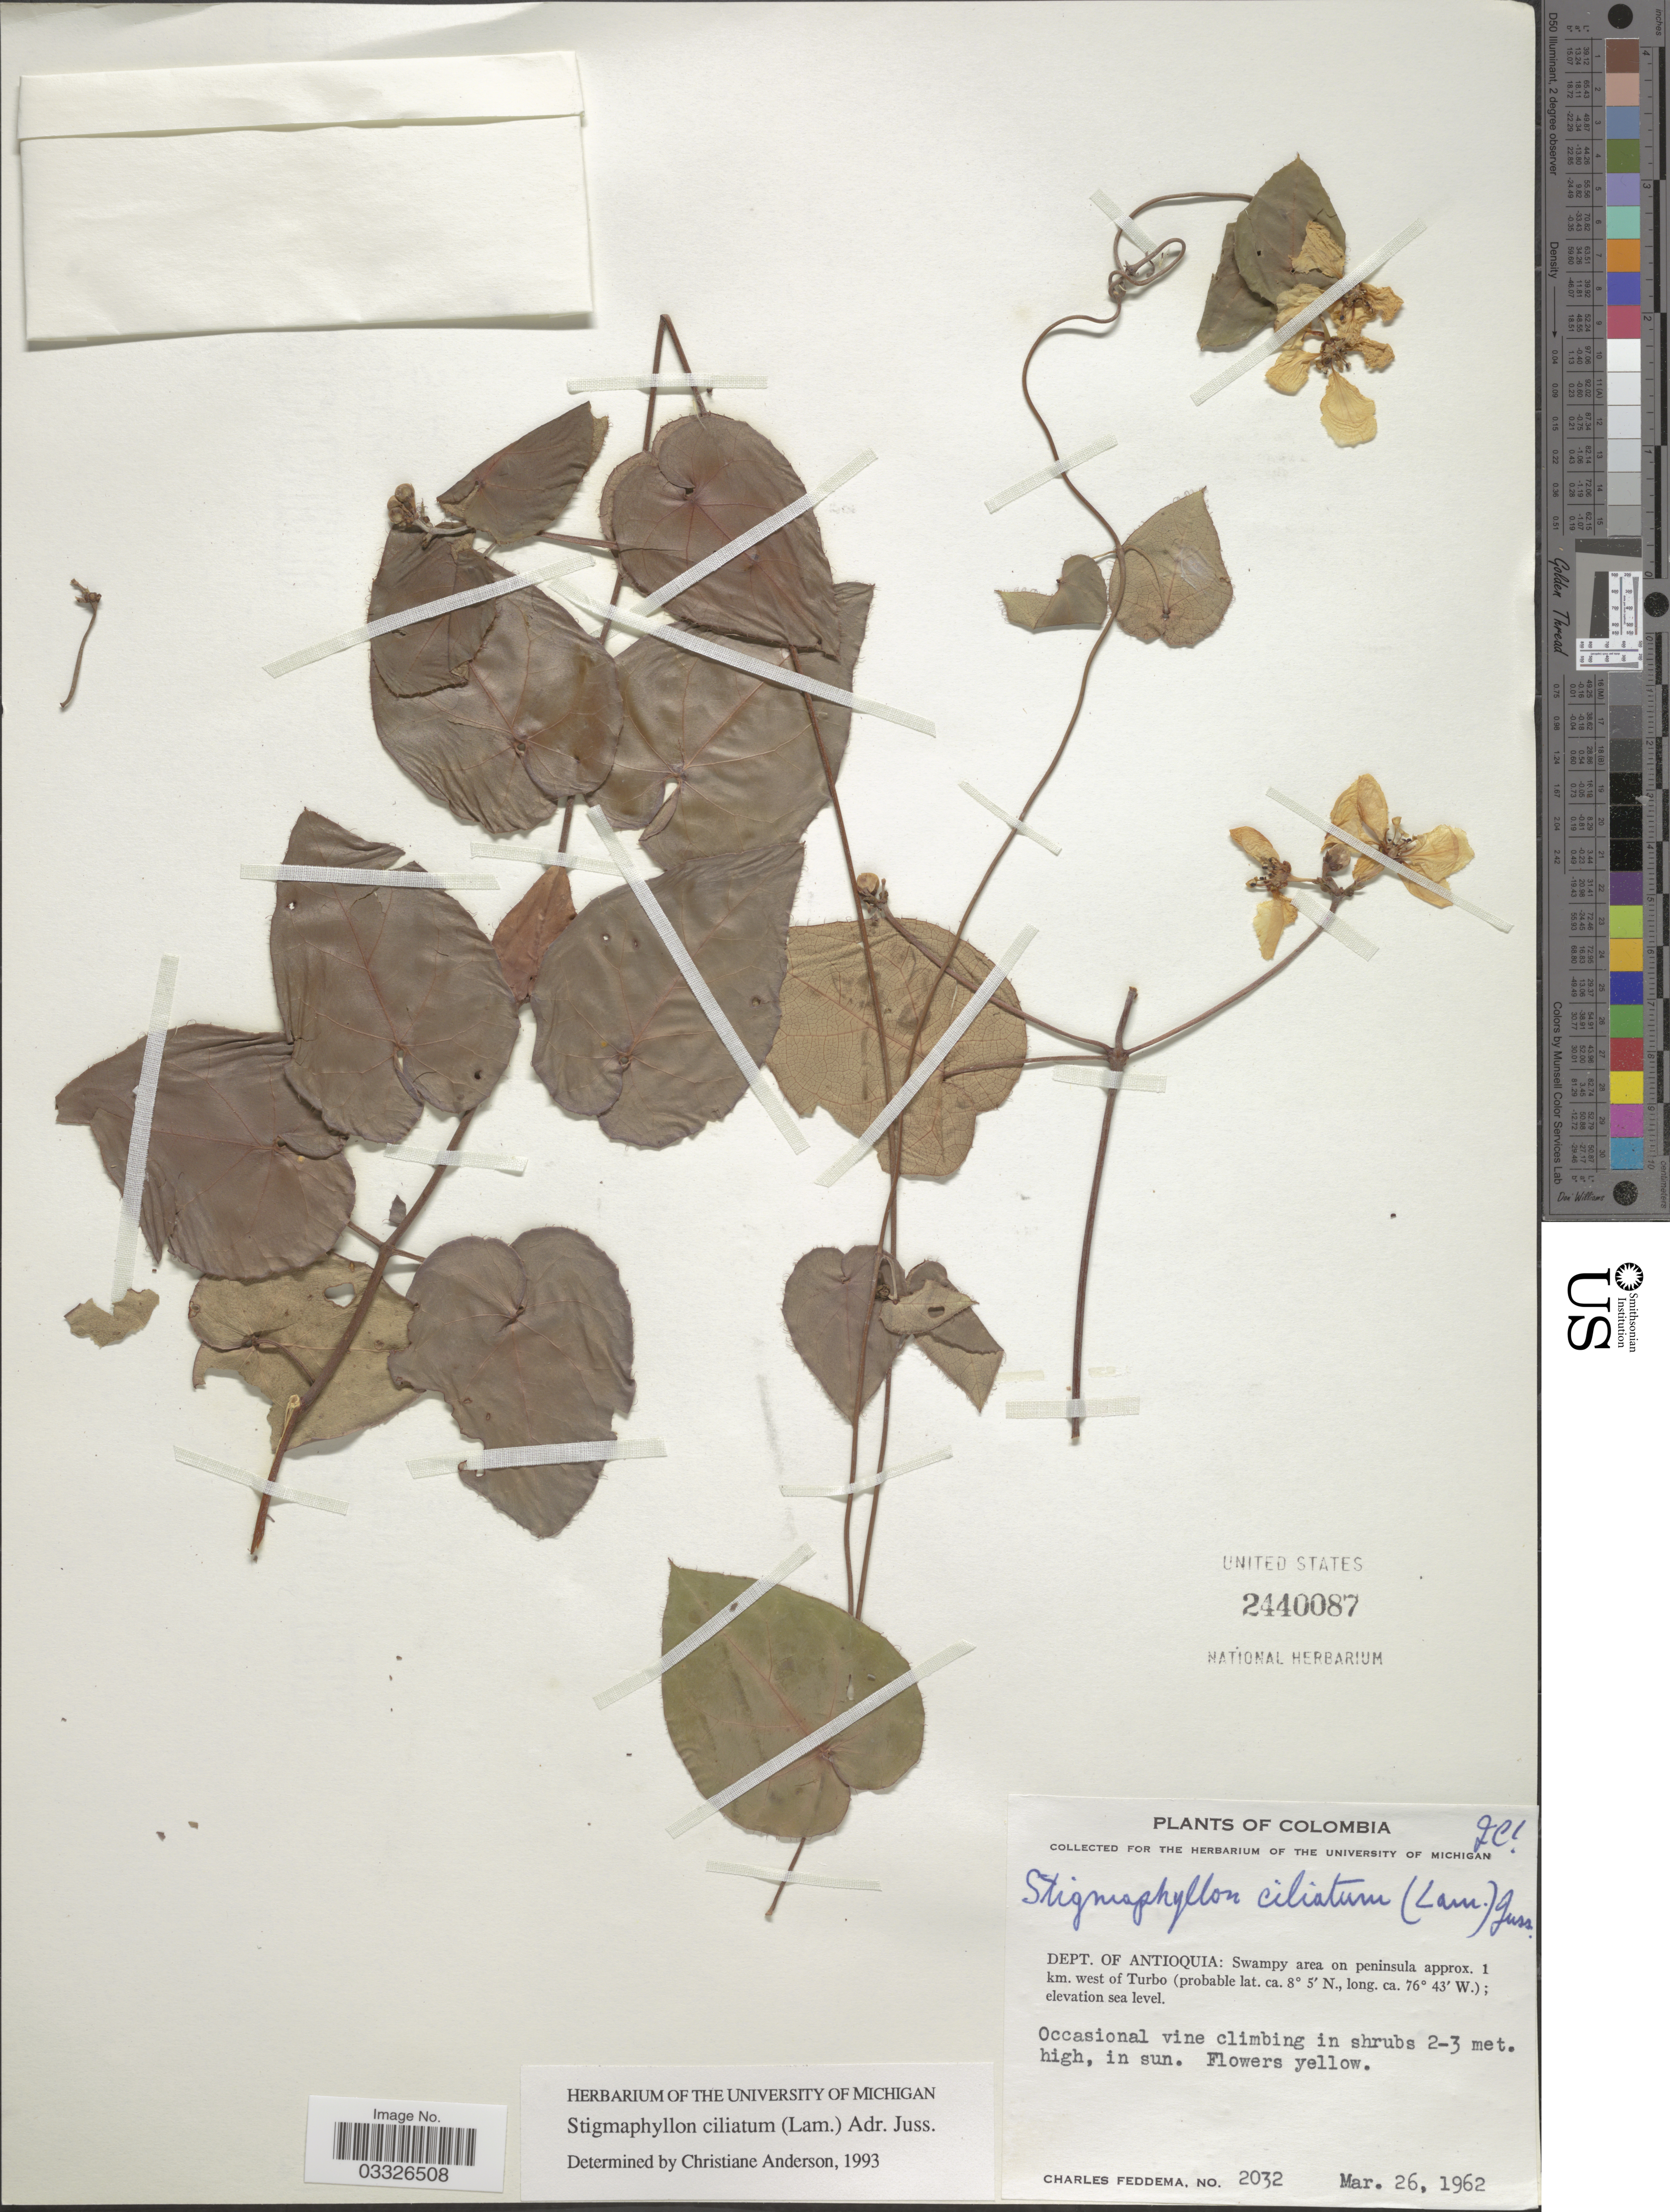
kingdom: Plantae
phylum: Tracheophyta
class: Magnoliopsida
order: Malpighiales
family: Malpighiaceae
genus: Stigmaphyllon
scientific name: Stigmaphyllon ciliatum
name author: (L.) A. Juss.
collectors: C. Feddema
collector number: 2032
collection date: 1962-03-26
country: Colombia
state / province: Antioquia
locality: Dept. of Antioquia: Swampy area on peninsula approx. 1 km. west of Turbo.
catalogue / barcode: US 2440087